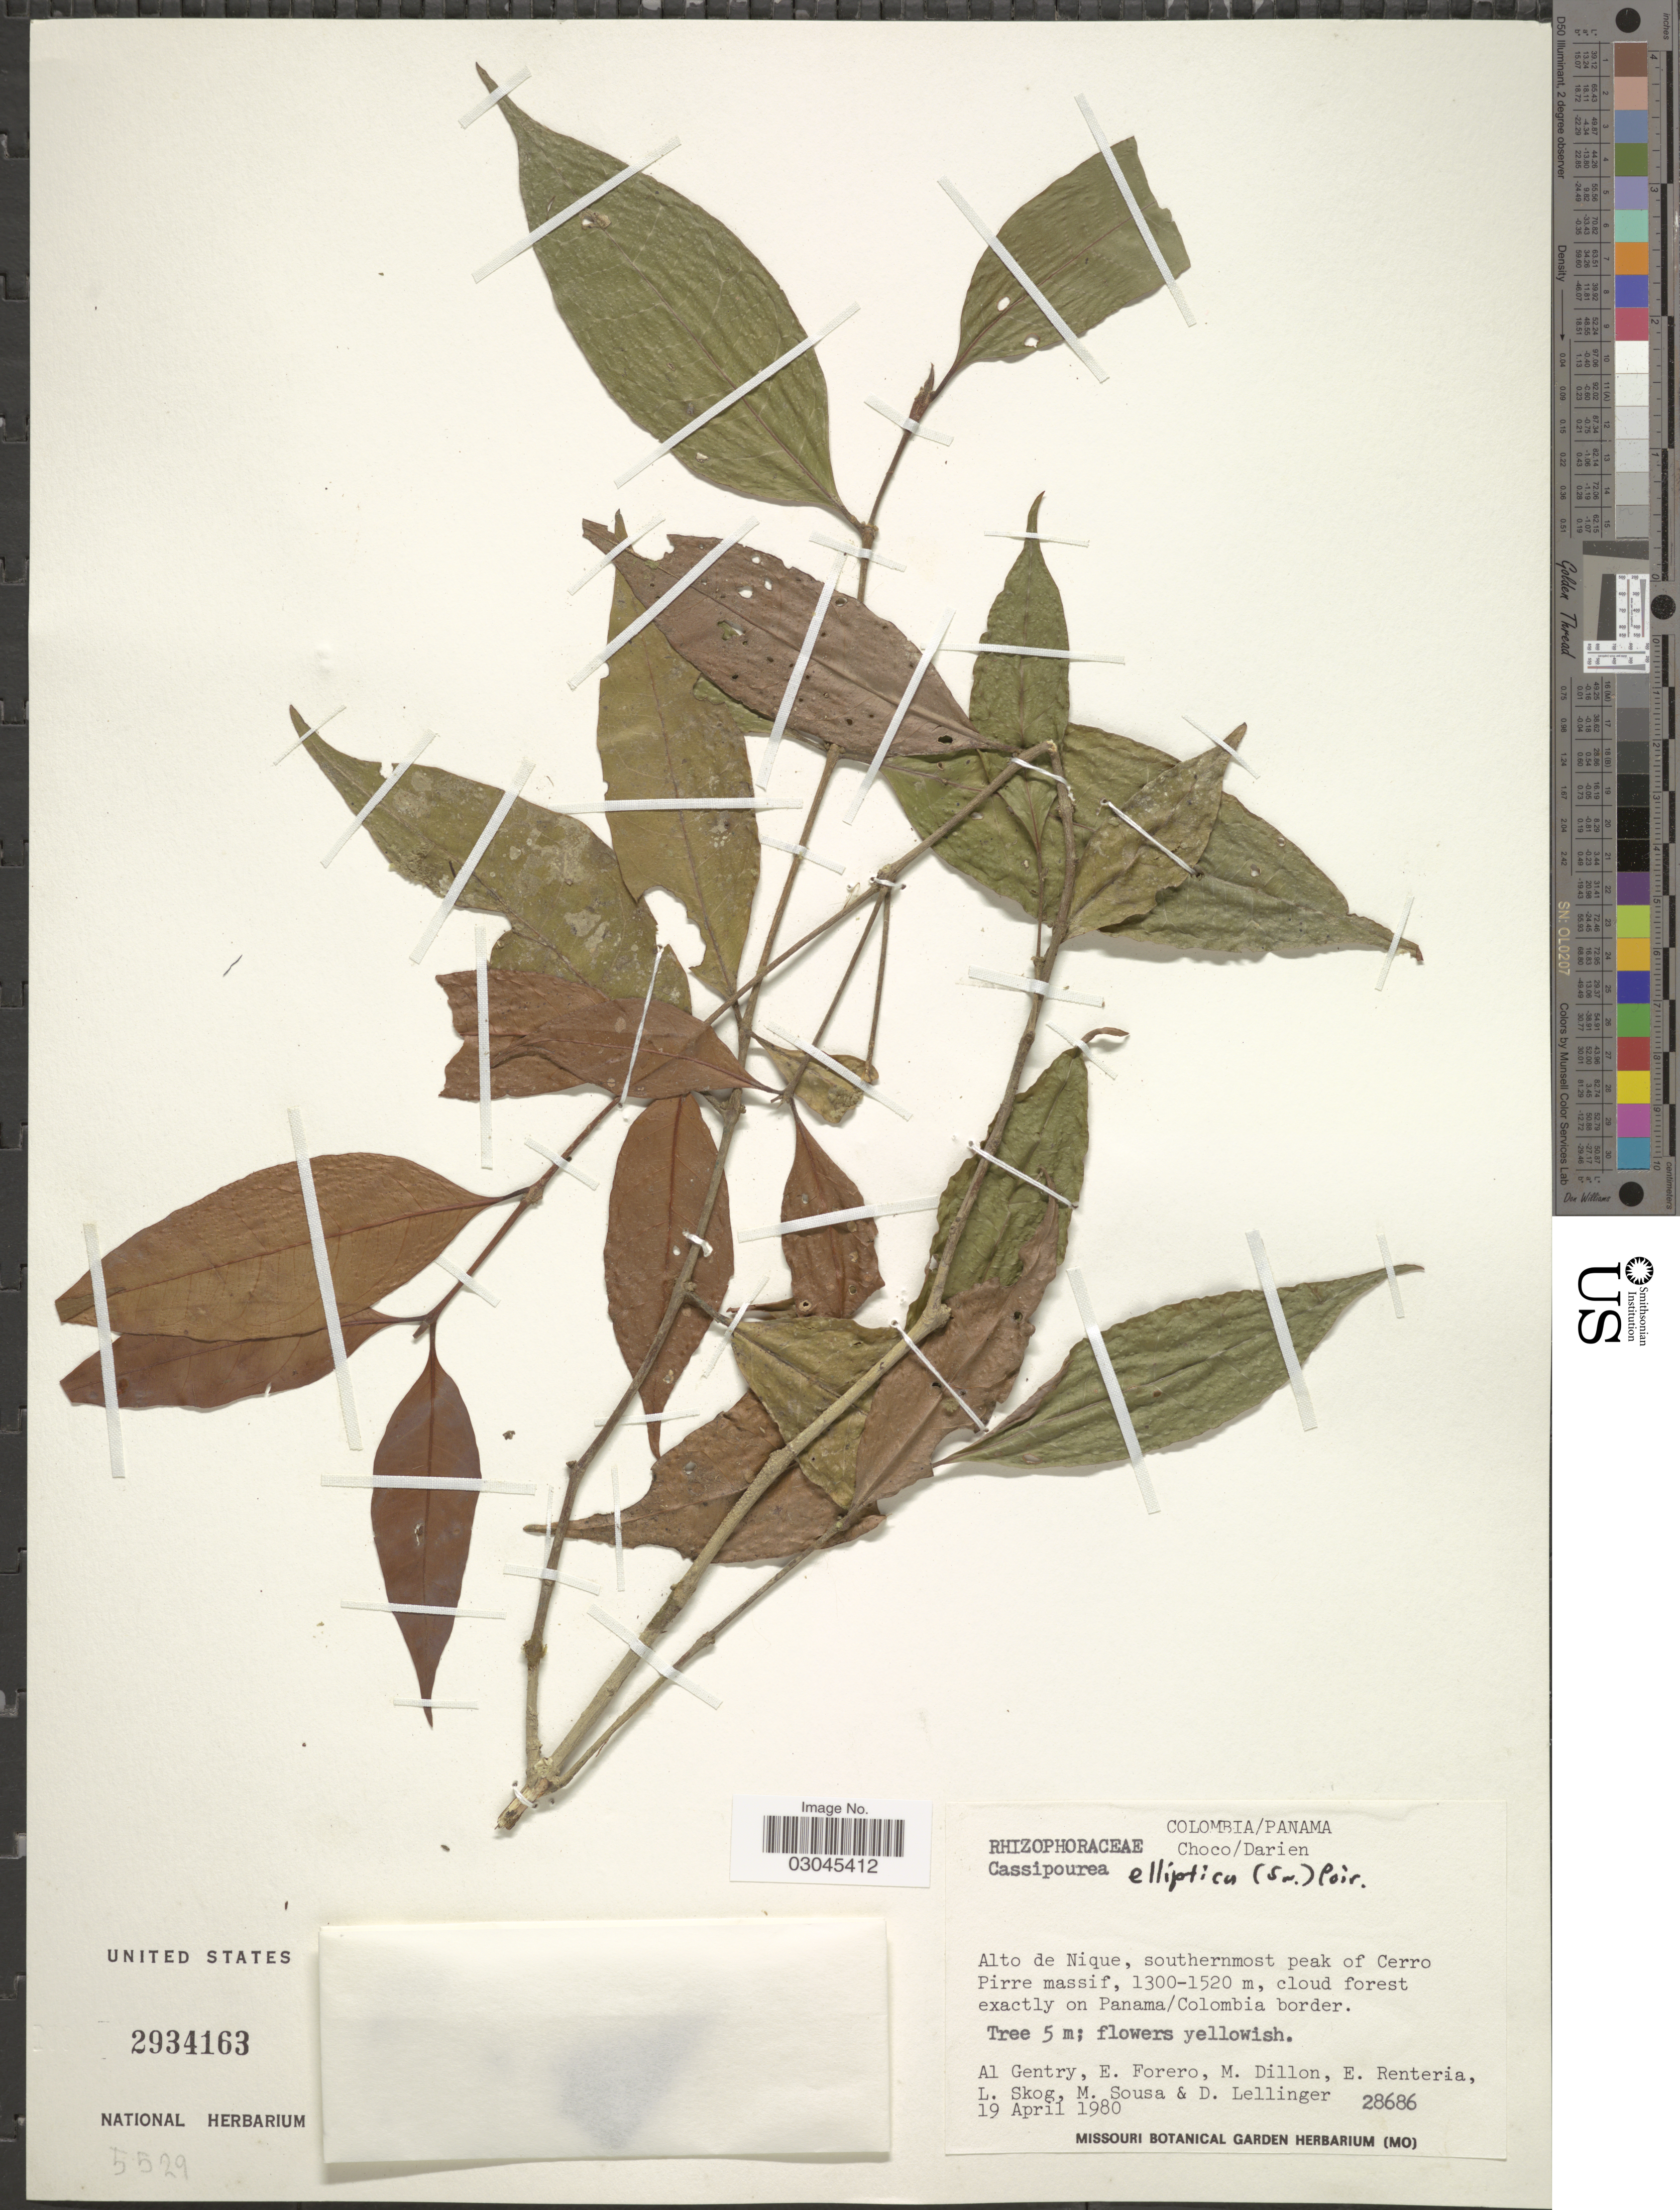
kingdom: Plantae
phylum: Tracheophyta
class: Magnoliopsida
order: Malpighiales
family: Rhizophoraceae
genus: Cassipourea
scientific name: Cassipourea elliptica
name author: (Sw.) Poir.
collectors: A. H. Gentry, E. Forero, M. O. Dillon, E. Renteria & et al.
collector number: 28686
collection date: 1980-04-19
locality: Colombia/Panama. Choco/Darien. Alto de Nique, southernmost peak of Cerro Pirre massif.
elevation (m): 1300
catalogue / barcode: US 2934163